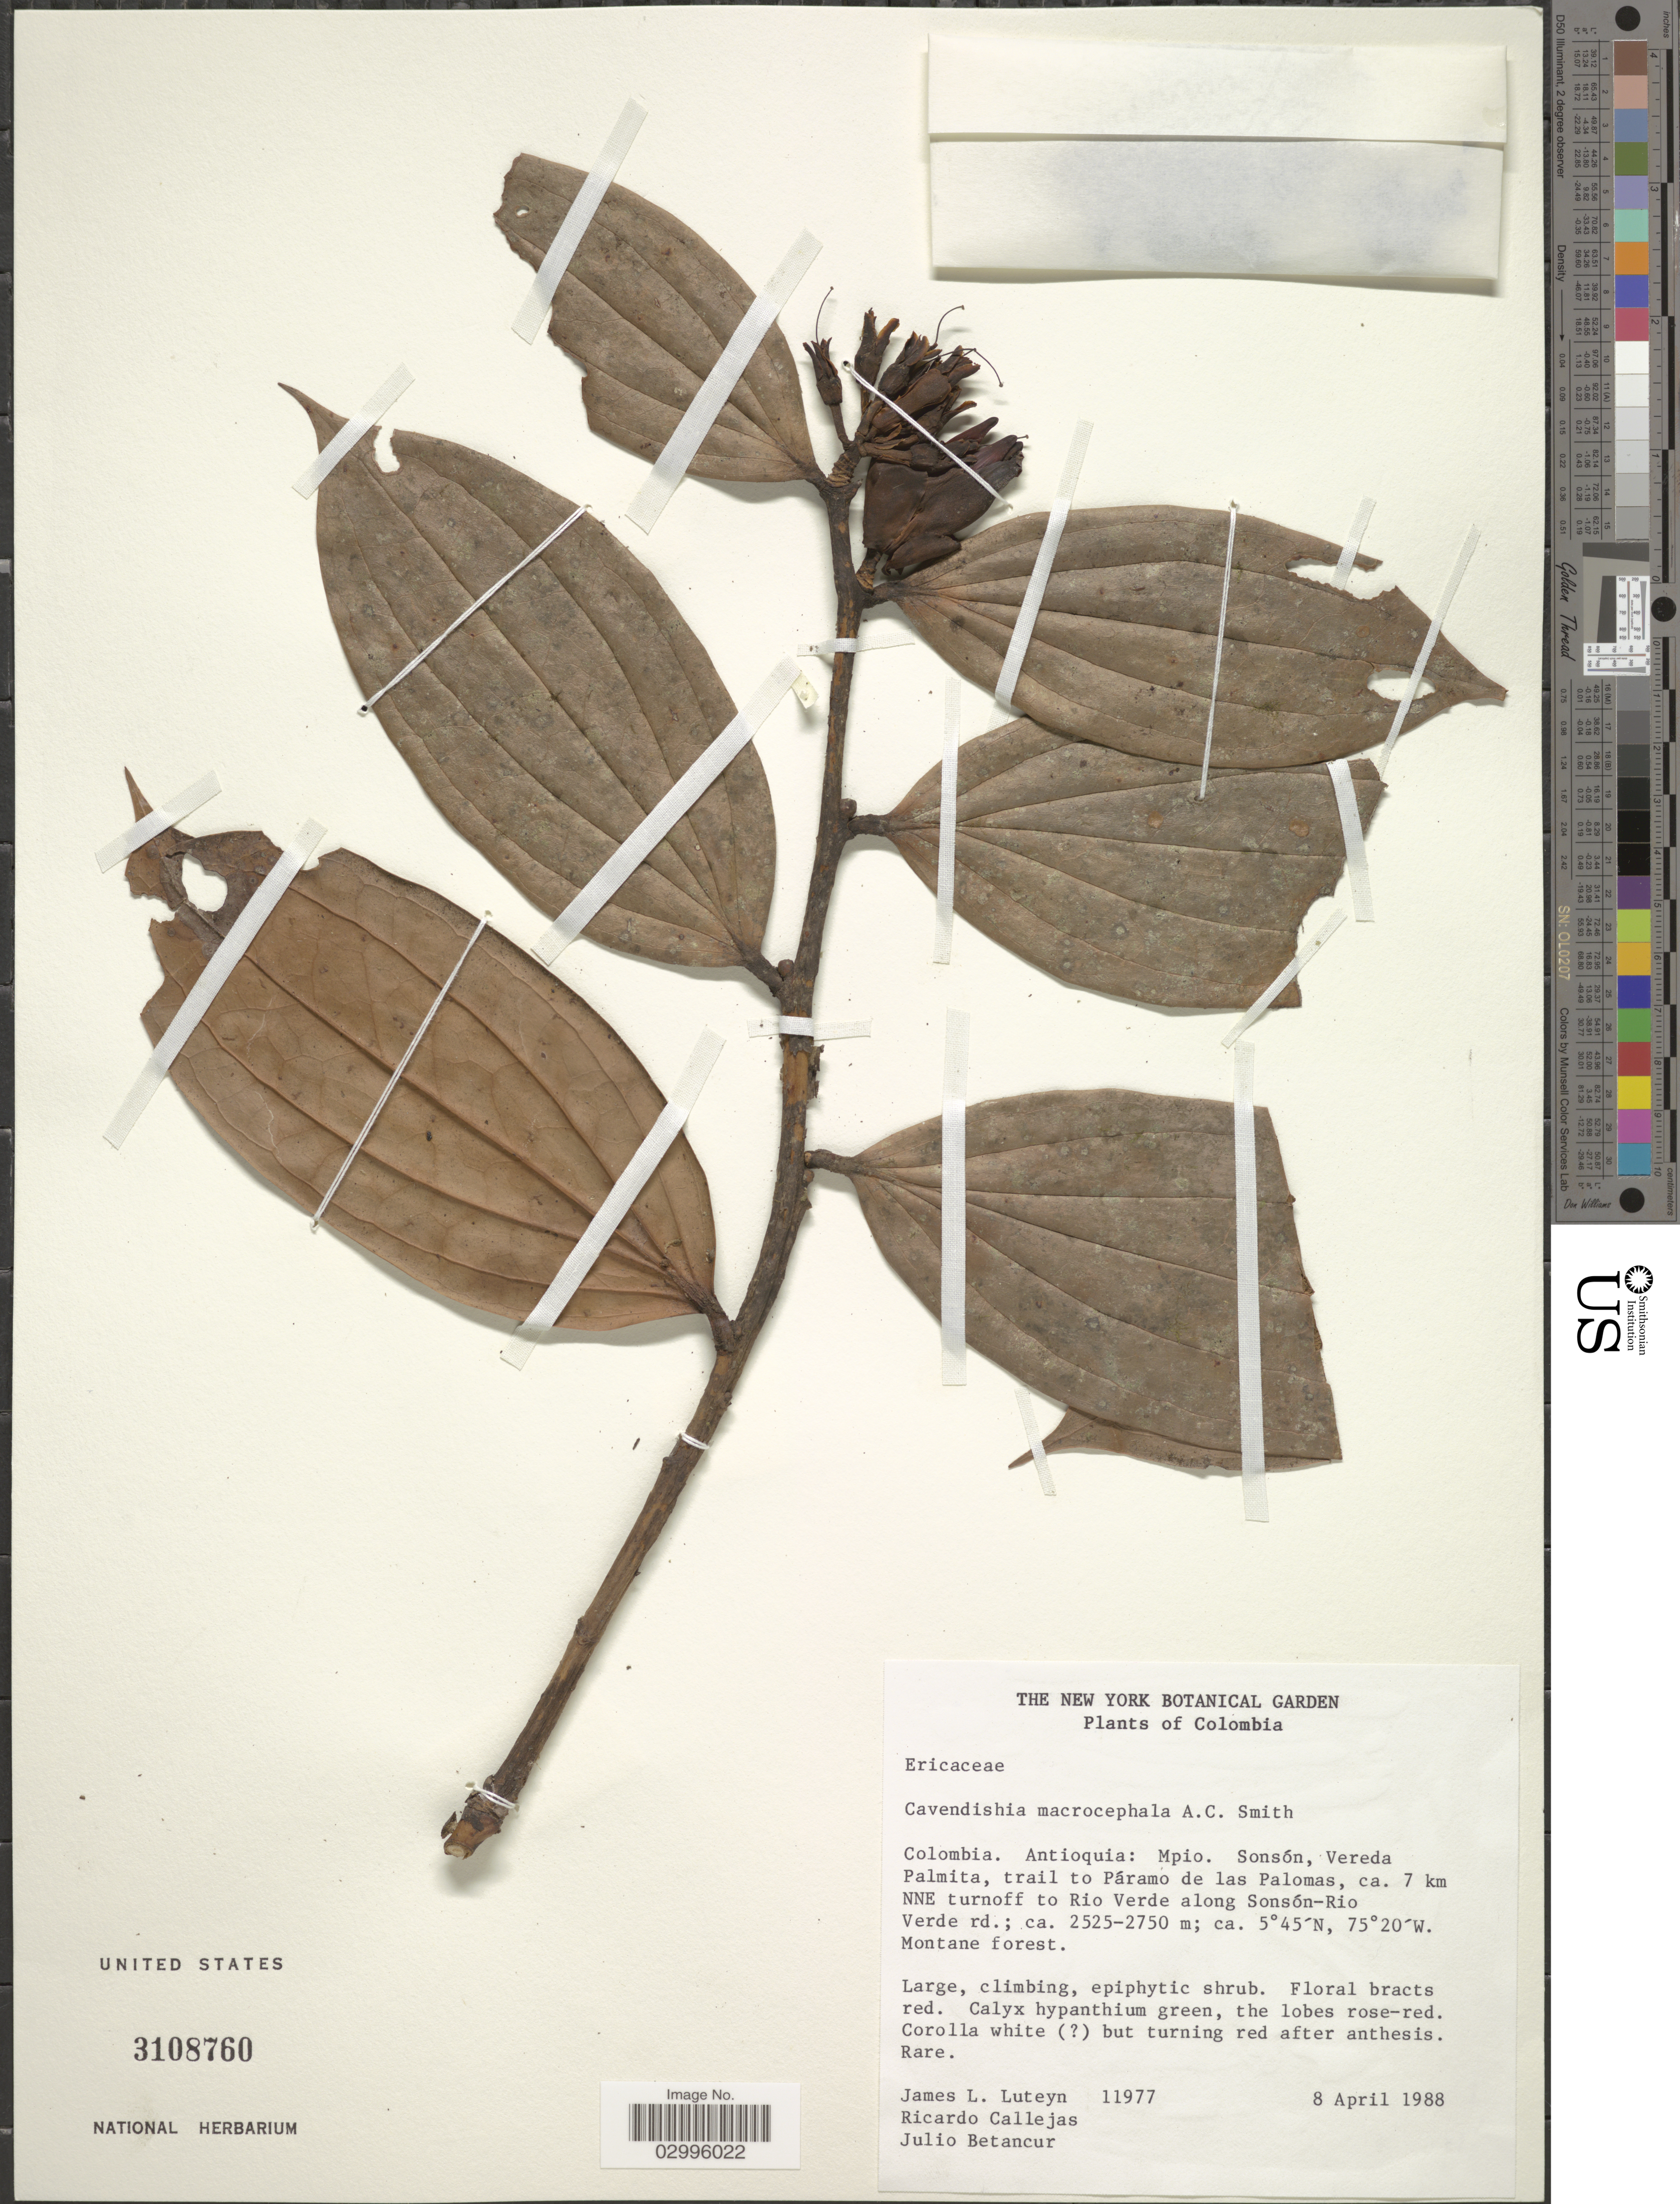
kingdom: Plantae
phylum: Tracheophyta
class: Magnoliopsida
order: Ericales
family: Ericaceae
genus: Cavendishia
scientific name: Cavendishia macrocephala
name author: A.C. Sm.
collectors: J. Luteyn, R. Callejas & J. Betancur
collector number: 11977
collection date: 1988-04-08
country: Colombia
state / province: Antioquia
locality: Mpio. Sonsón, Vereda Palmita, trail to Páramo de las Palomas, ca. 7 km NNE turnoff to Rio Verde along Sonsón-Rio Verde rd.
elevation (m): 2525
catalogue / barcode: US 3108760